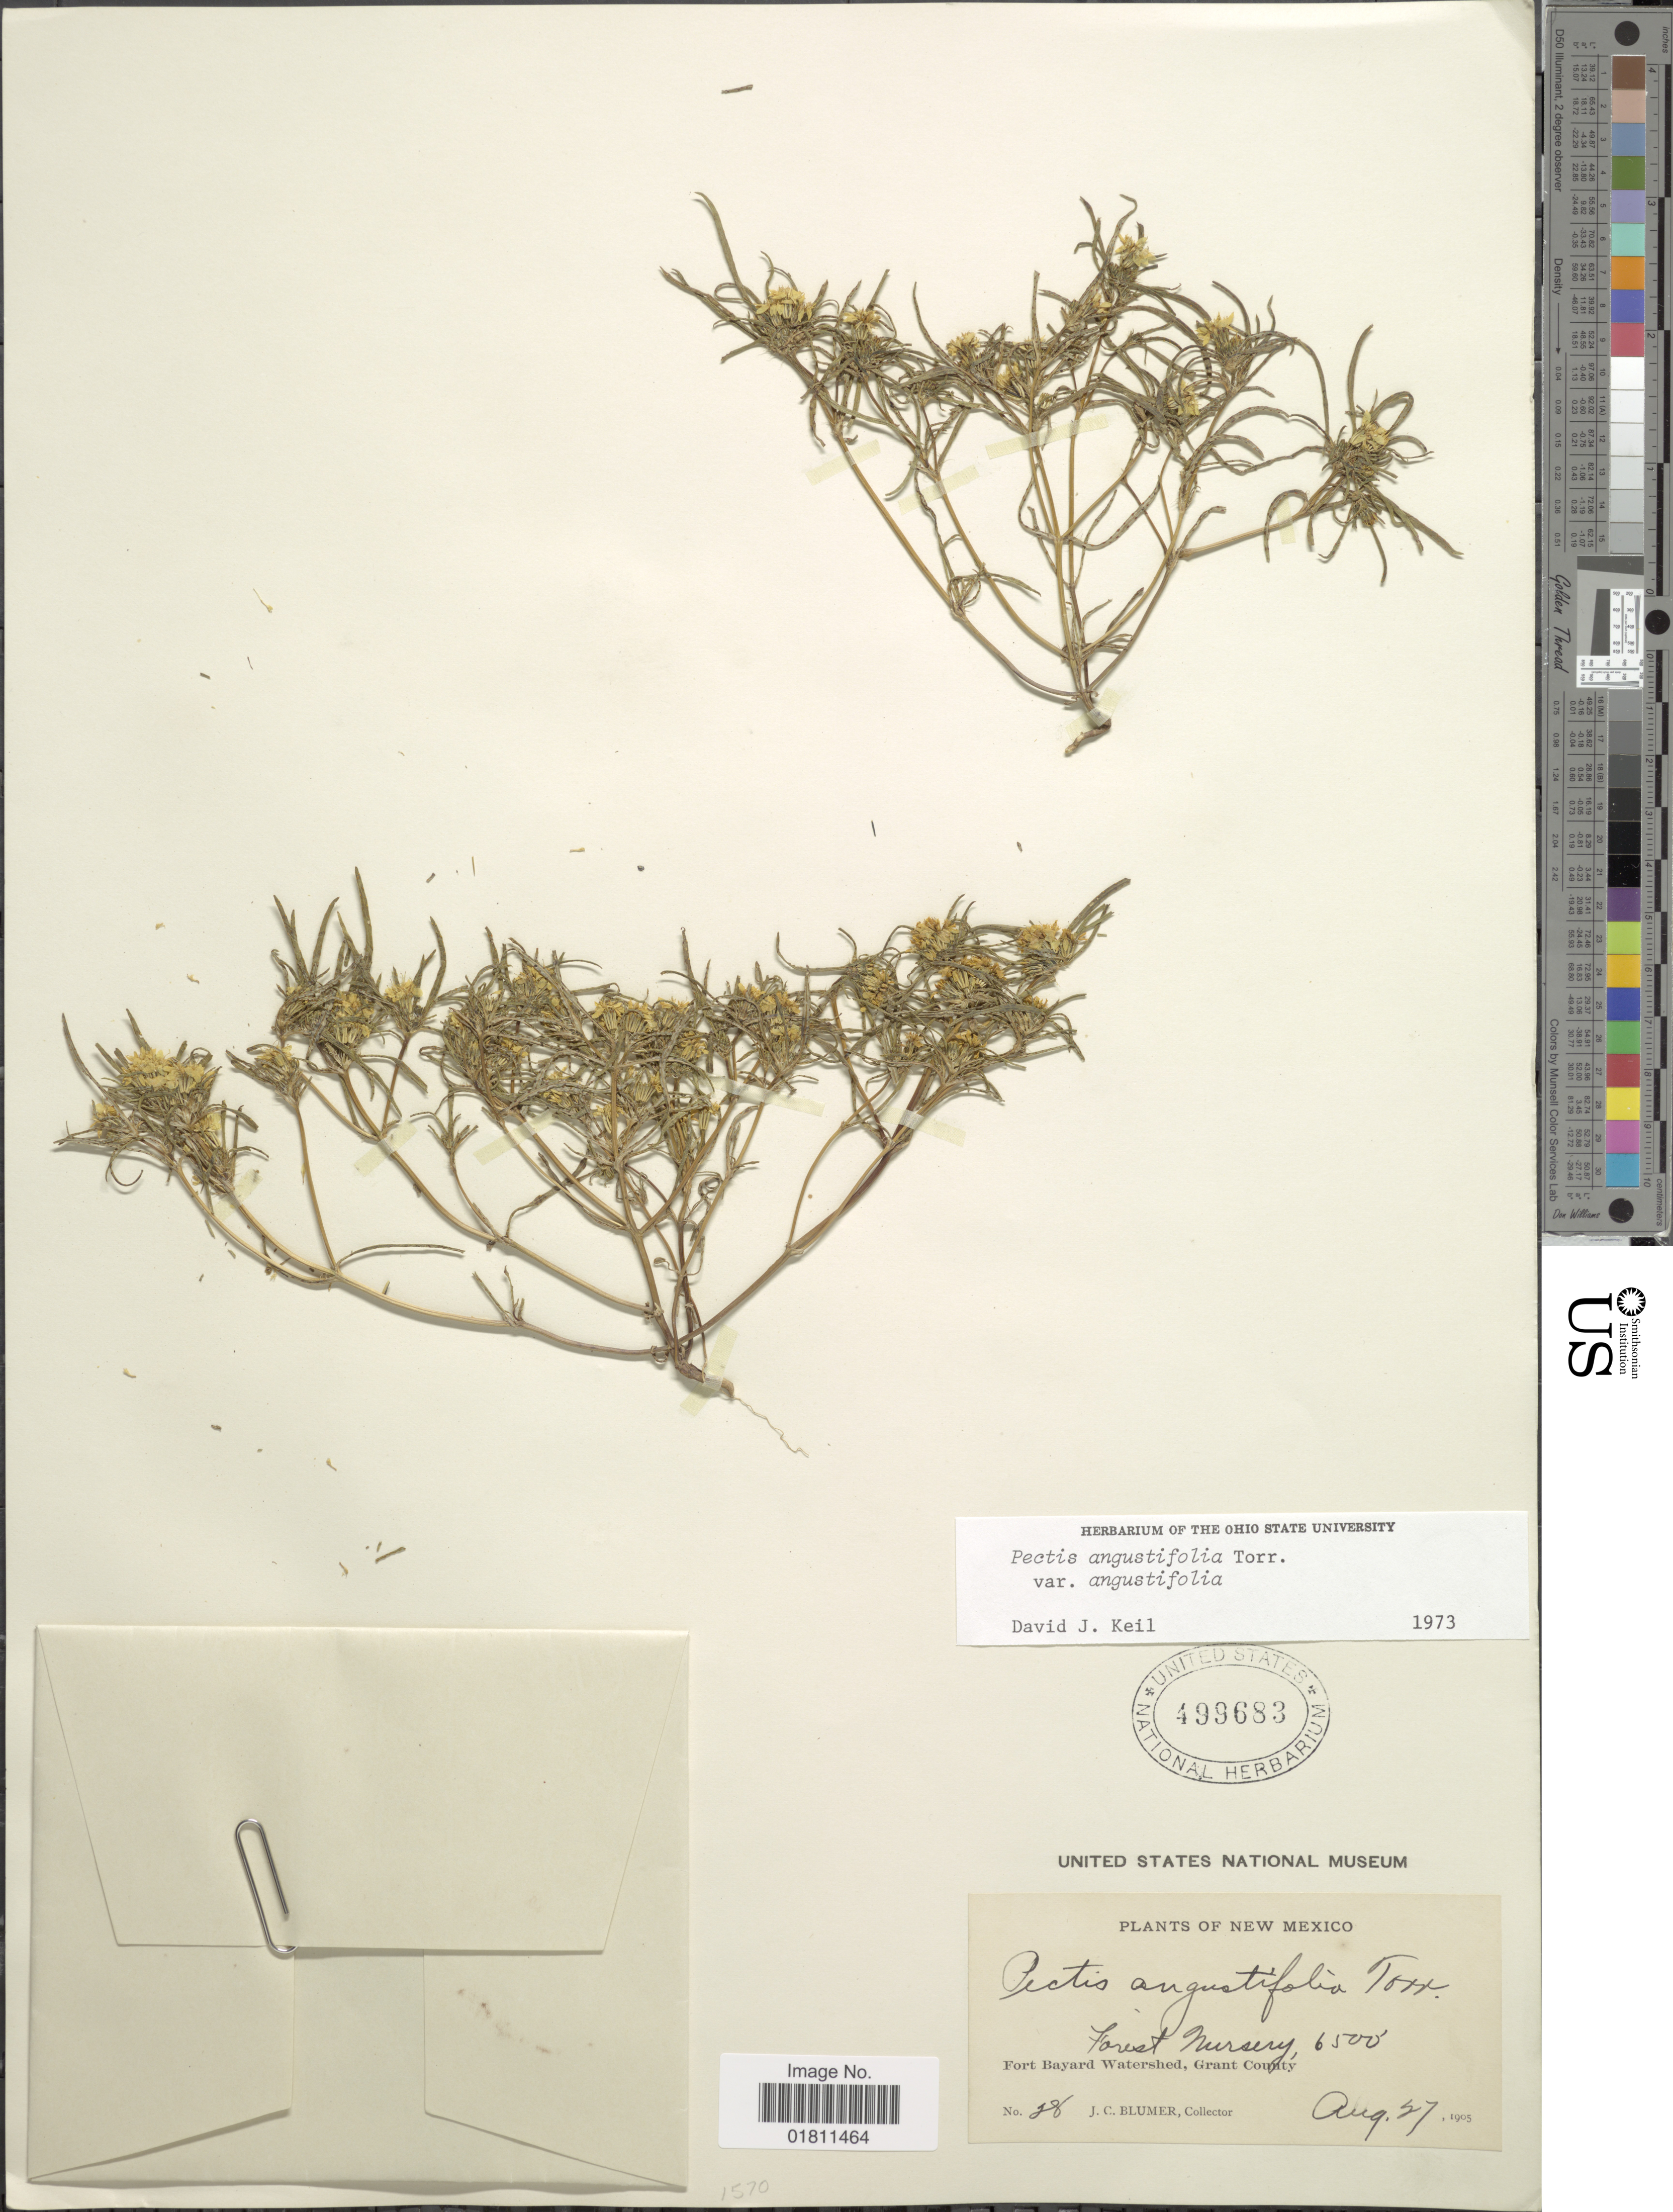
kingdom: Plantae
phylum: Tracheophyta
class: Magnoliopsida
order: Asterales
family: Asteraceae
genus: Pectis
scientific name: Pectis angustifolia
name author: Torr.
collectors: J. C. Blumer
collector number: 28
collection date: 1905-08-27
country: United States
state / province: New Mexico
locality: New Mexico. Fort. bayard Watershed, Grant County. Forest Nursery.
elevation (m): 1981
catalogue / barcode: US 499683